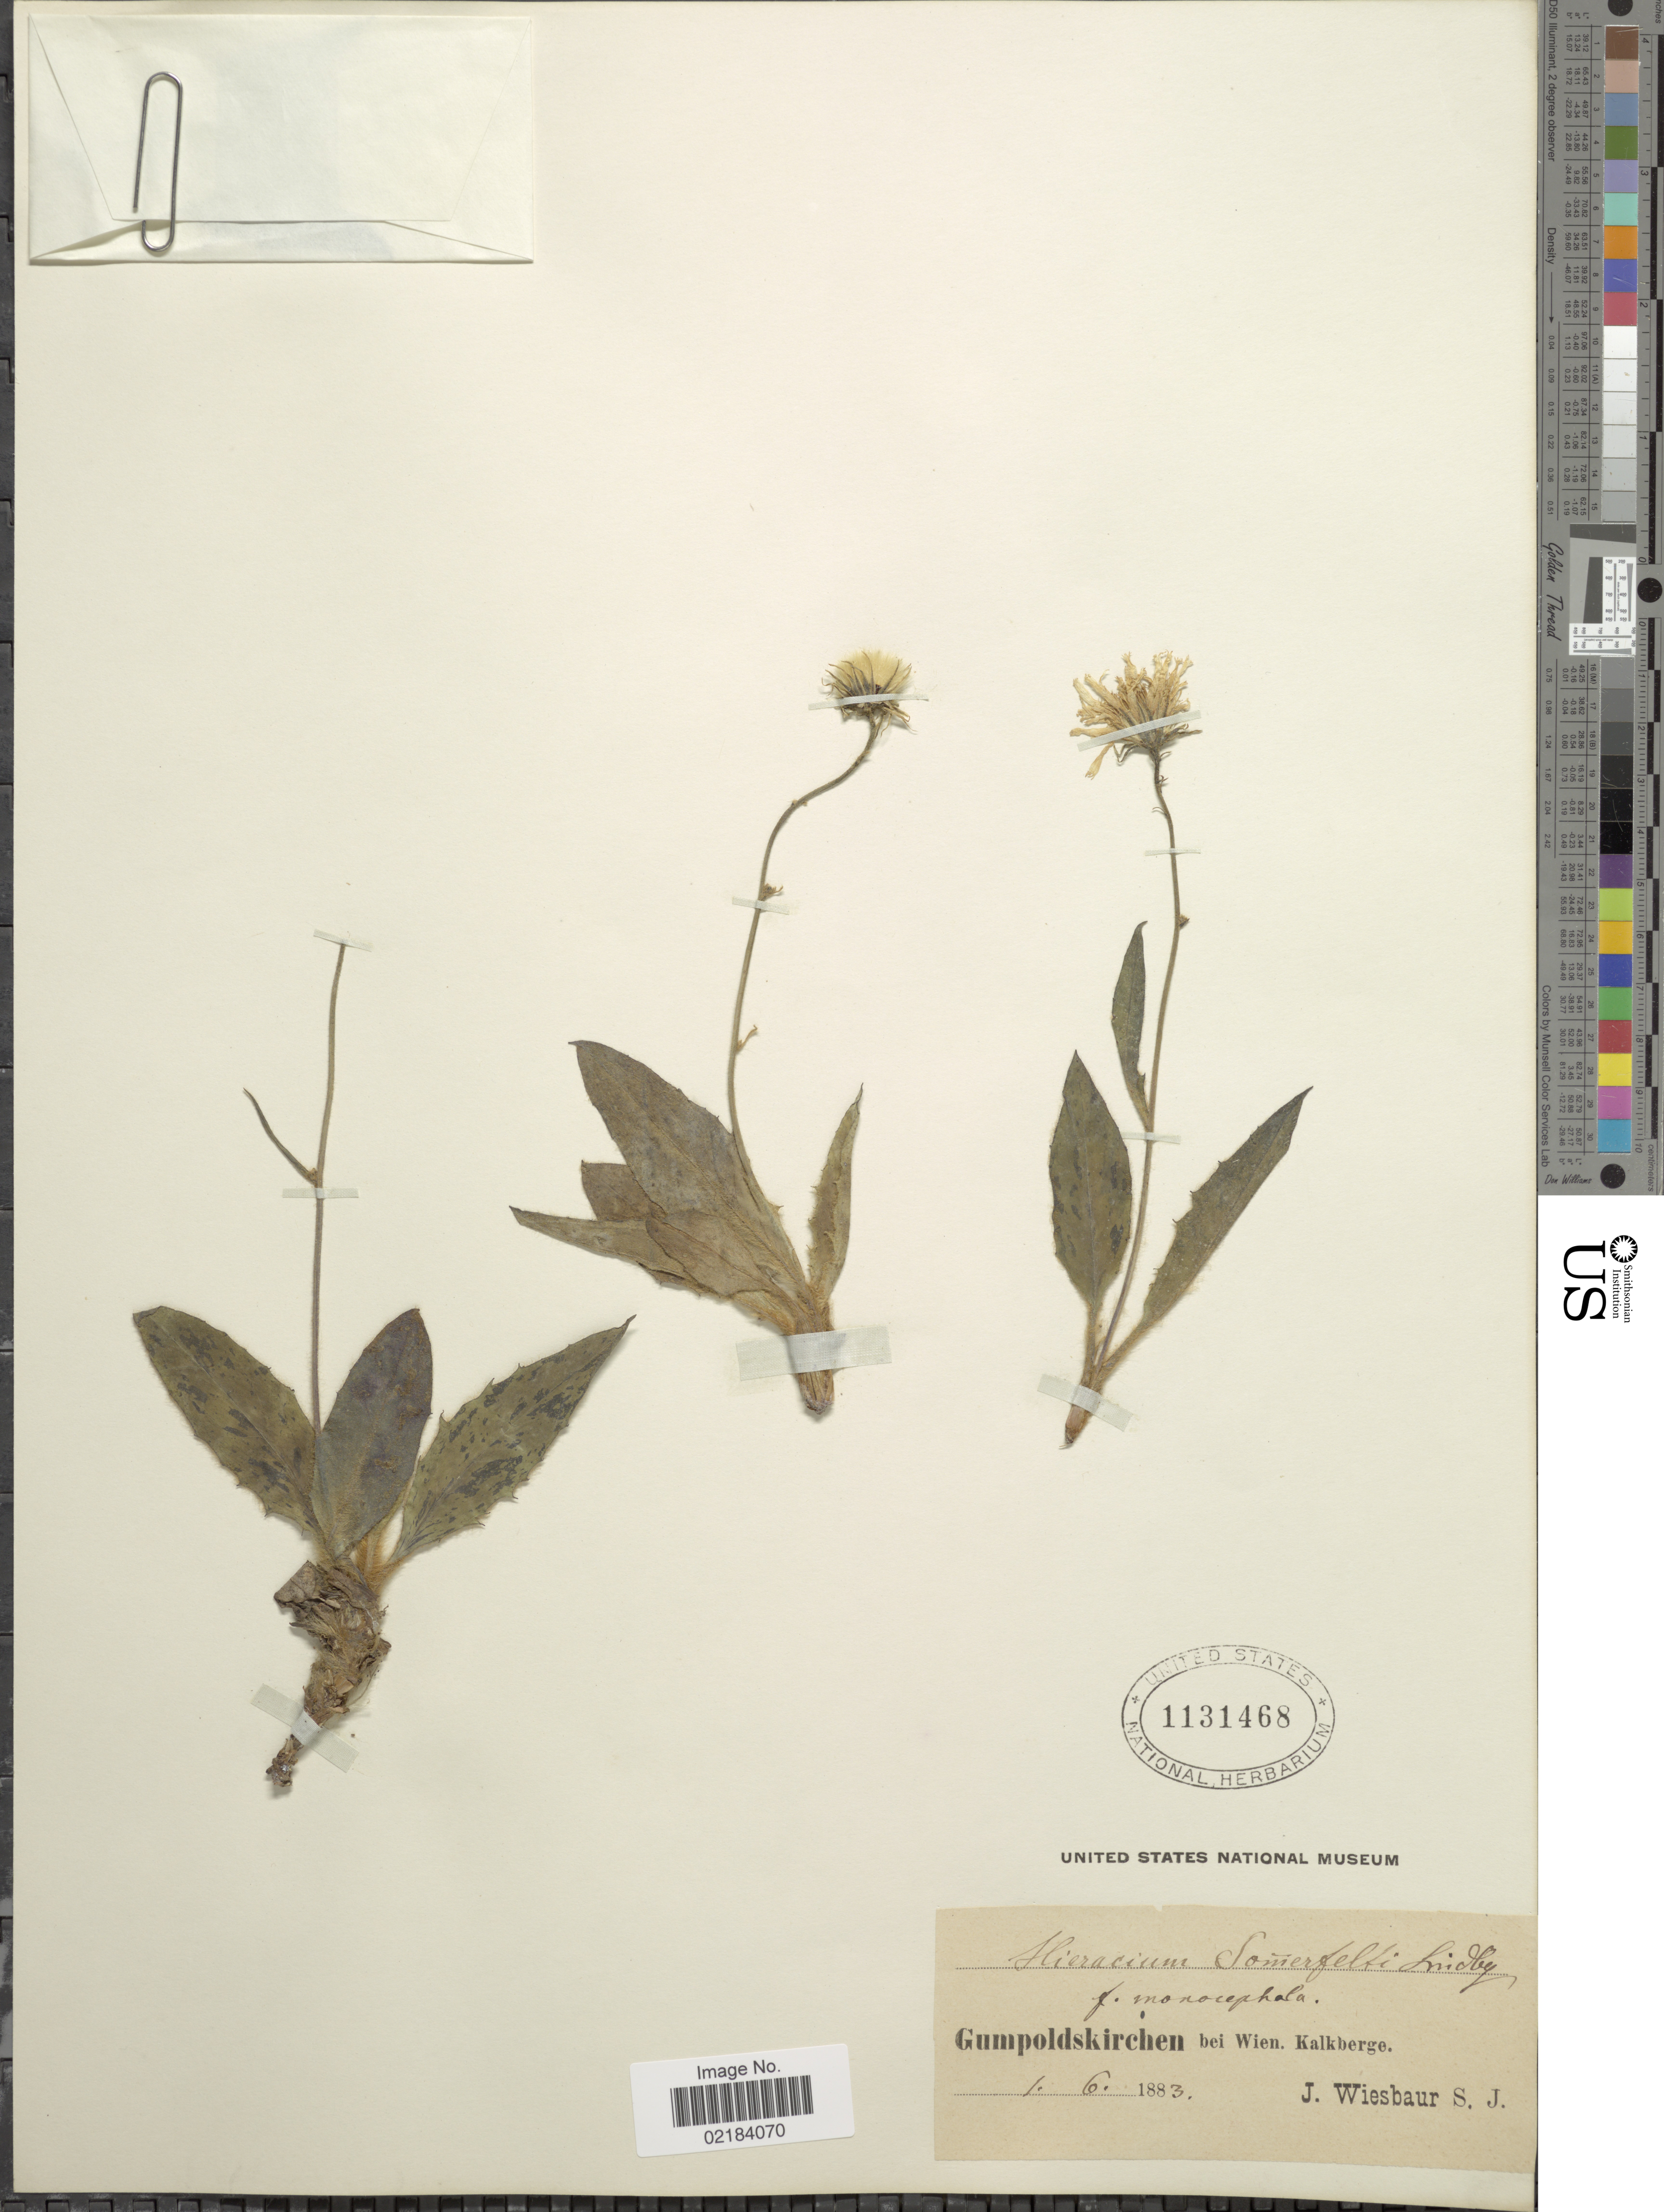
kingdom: Plantae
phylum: Tracheophyta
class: Magnoliopsida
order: Asterales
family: Asteraceae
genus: Hieracium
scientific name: Hieracium sommerfeltii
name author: Lindeb.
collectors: J. Wiesbaur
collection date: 1883-06-01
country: Austria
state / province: Wien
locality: Gumpoldskirchen bei Wien. Kalkberge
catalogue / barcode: US 1131468